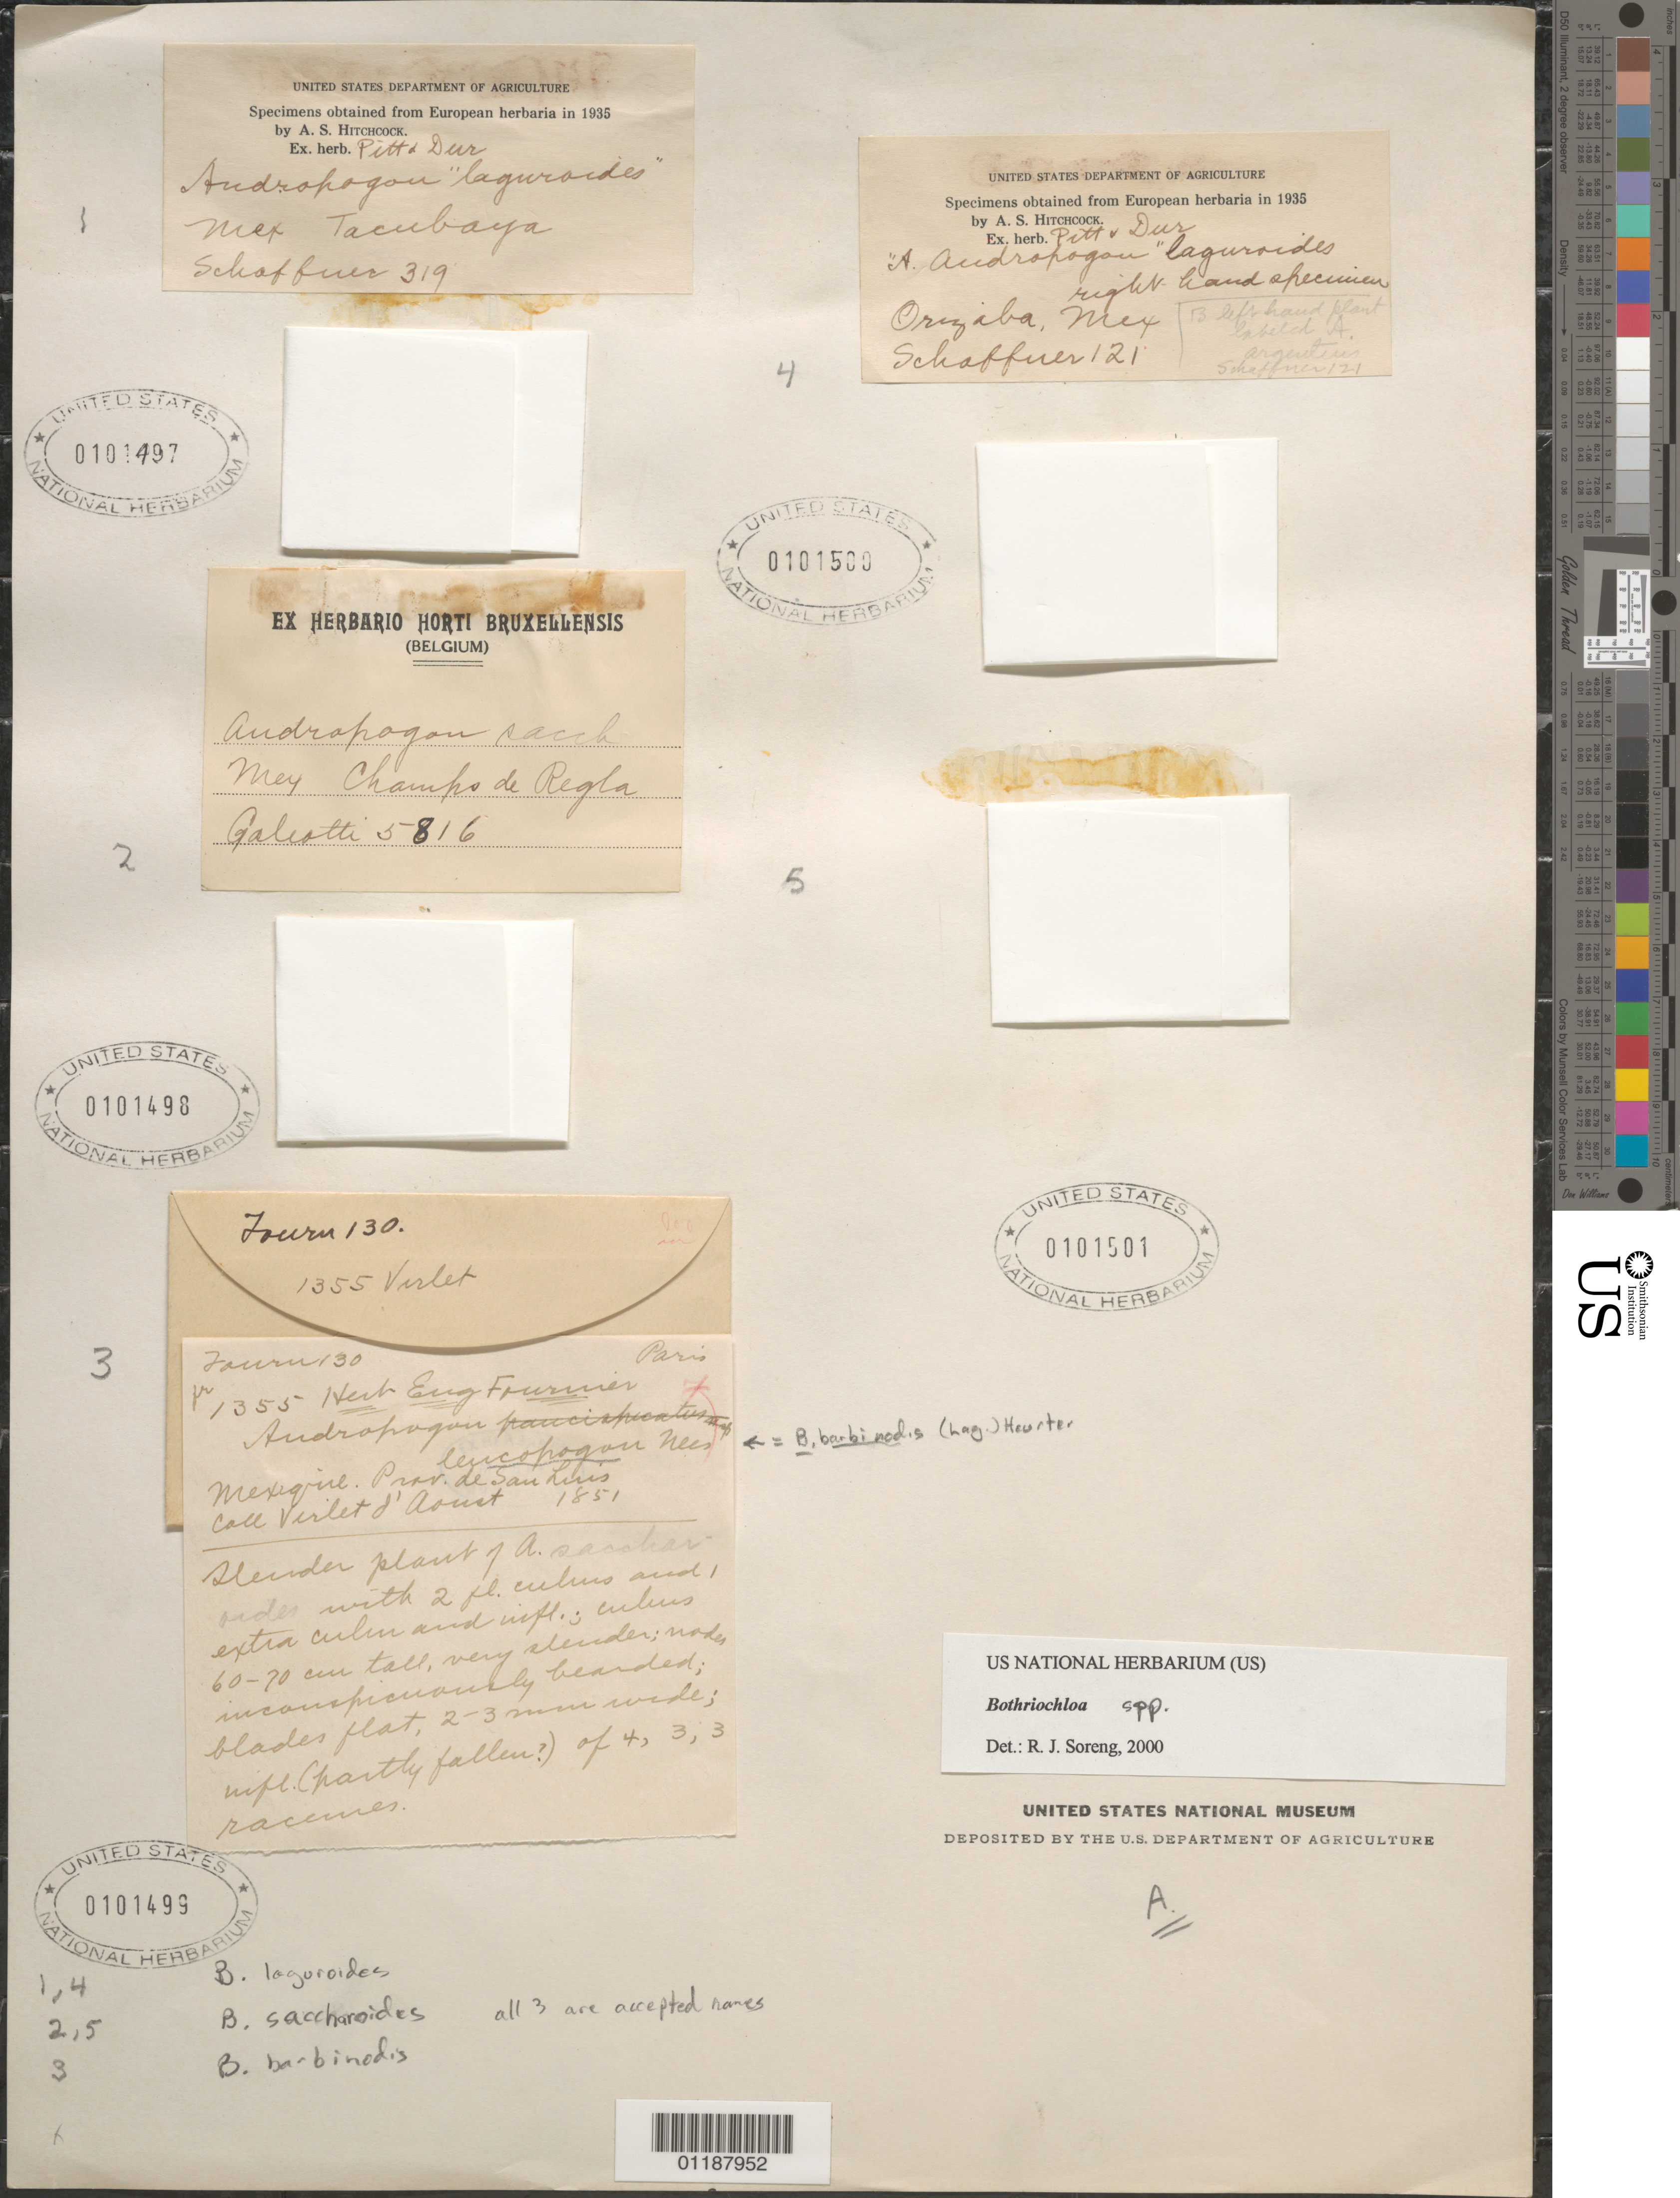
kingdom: Plantae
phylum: Tracheophyta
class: Liliopsida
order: Poales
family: Poaceae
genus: Bothriochloa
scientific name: Bothriochloa laguroides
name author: (DC.) Herter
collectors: -. Galeotti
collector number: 5816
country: Mexico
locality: Champs de Regla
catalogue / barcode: US 101498-5